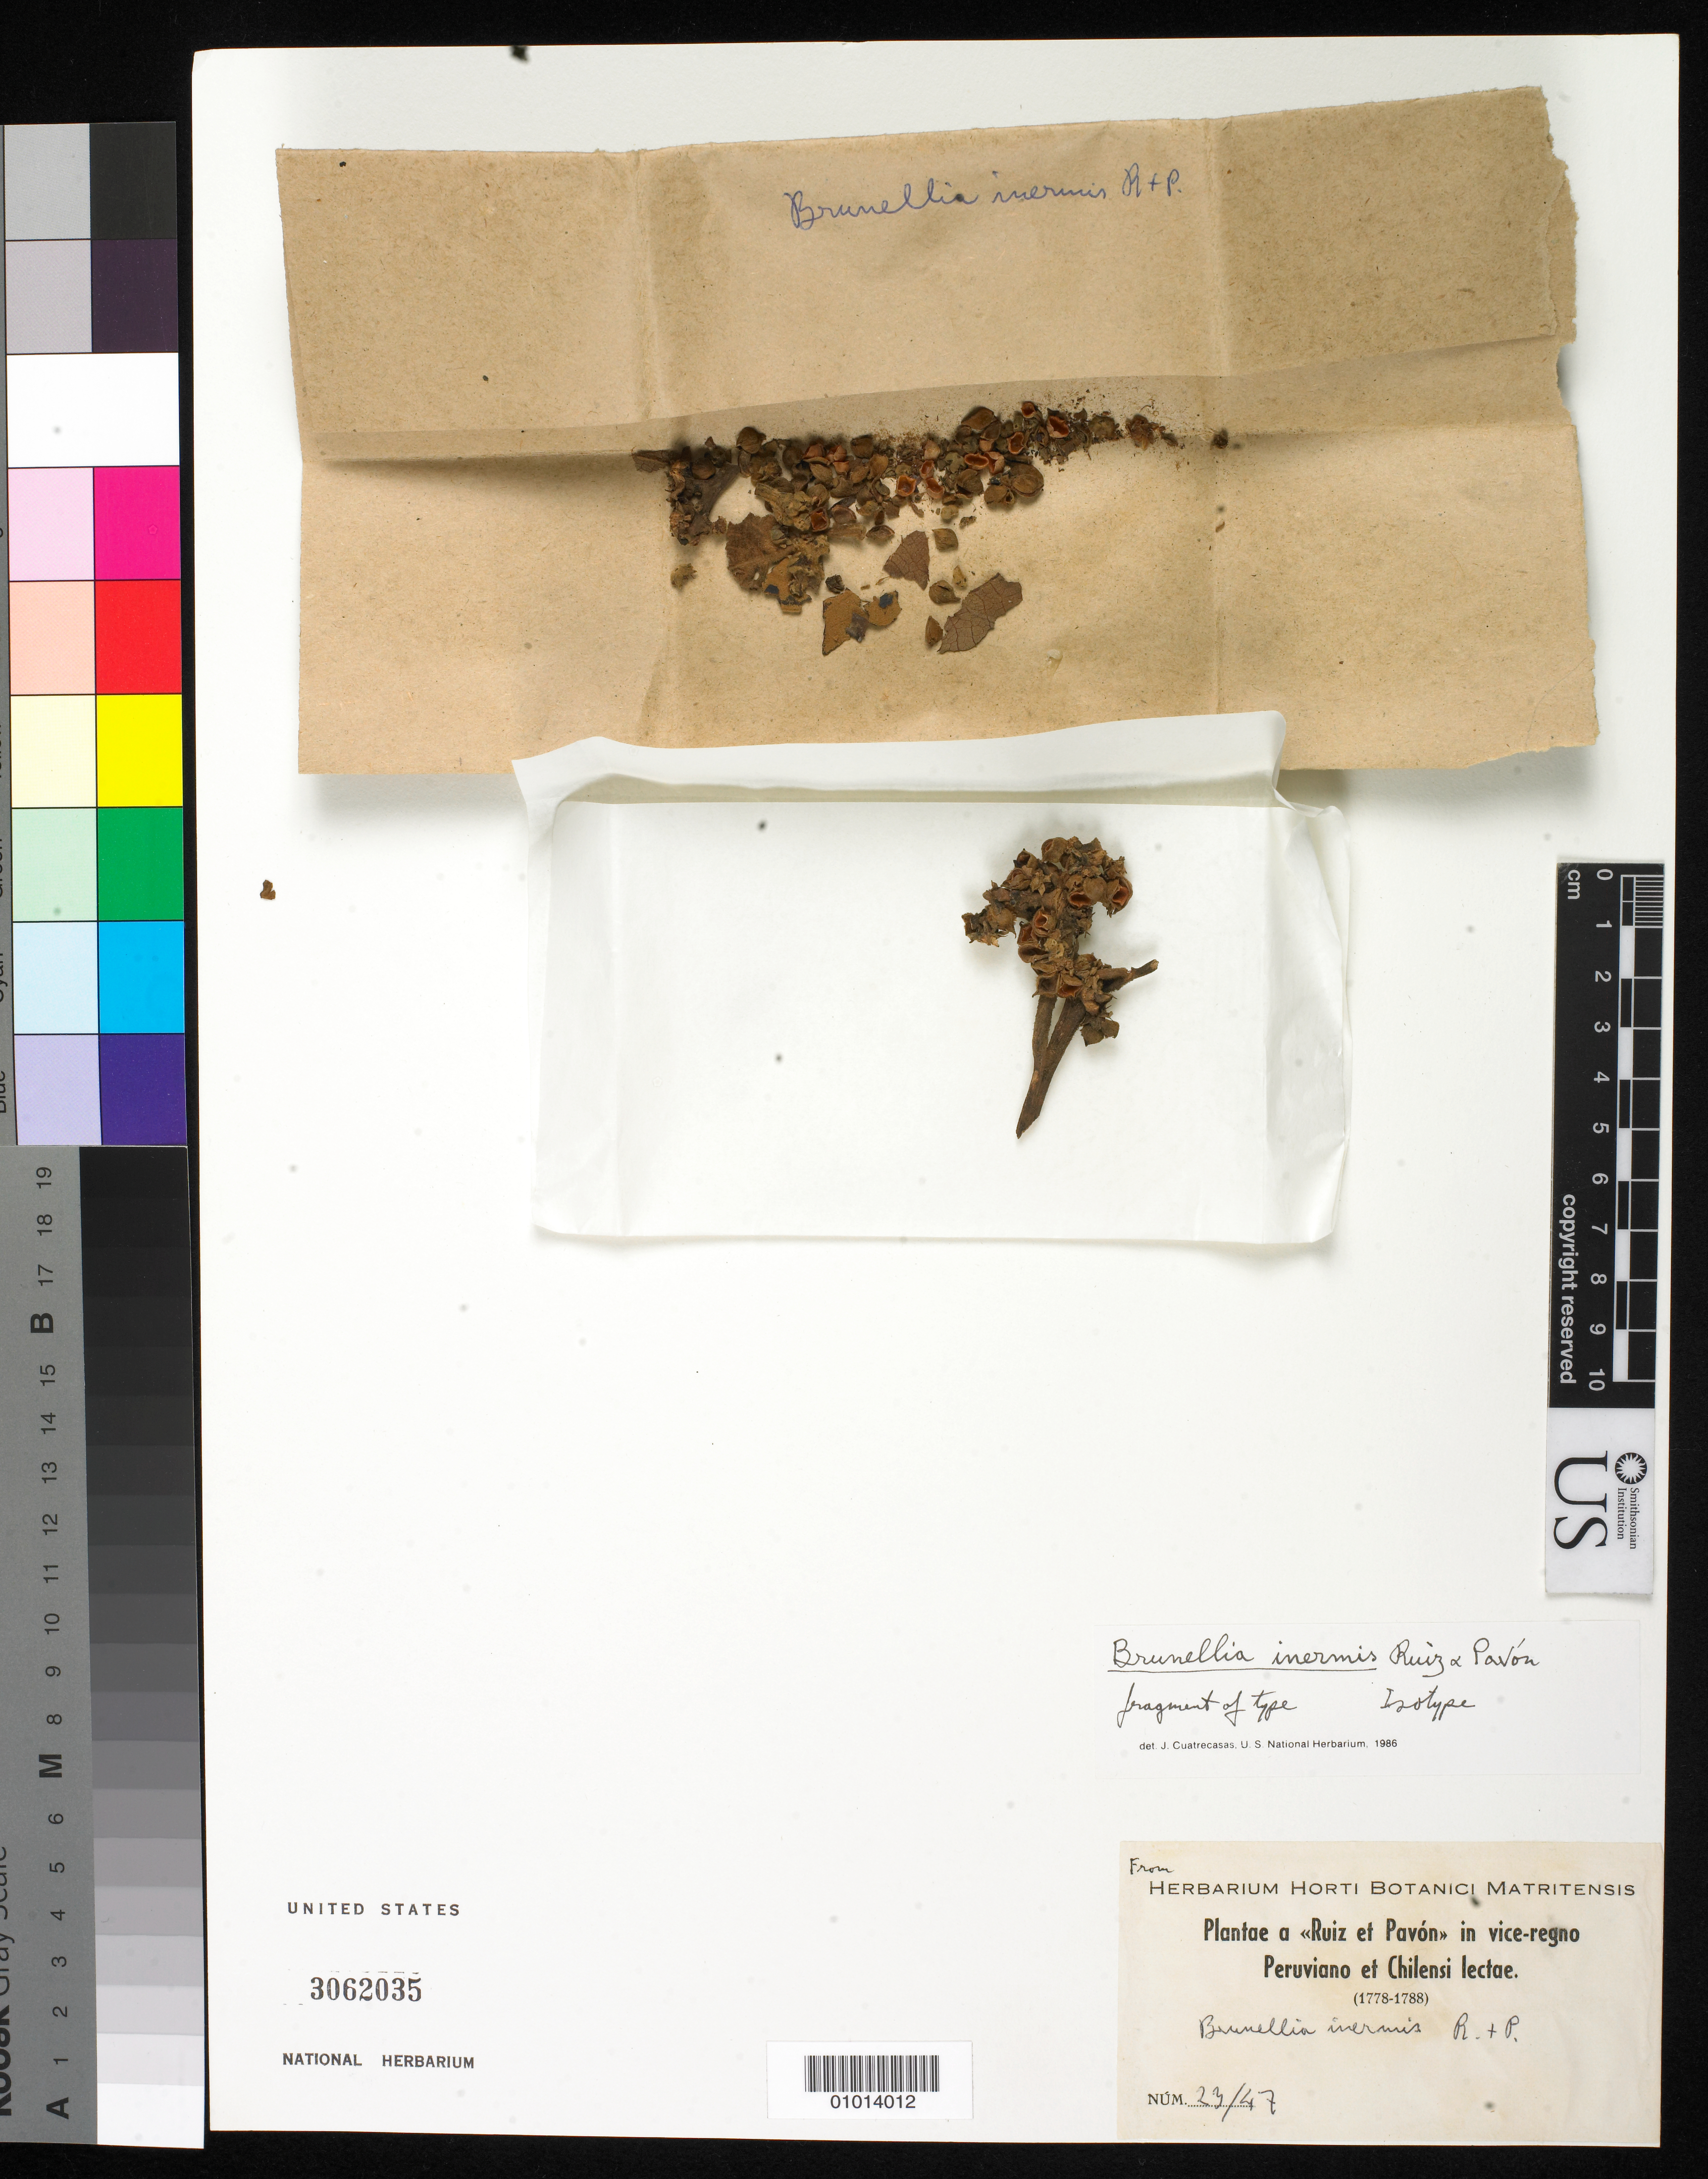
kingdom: Plantae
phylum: Tracheophyta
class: Magnoliopsida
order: Oxalidales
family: Brunelliaceae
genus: Brunellia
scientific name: Brunellia inermis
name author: Ruiz & Pav.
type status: Isotype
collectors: H. Ruiz López & J. A. Pavón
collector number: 23/47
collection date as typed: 1778 to -- --- 1788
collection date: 1778/1788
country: Peru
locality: "Peruviano et Chilensi lectae"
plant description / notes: Fragmentary material of type collection ex herb. Madrid.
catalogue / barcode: US 3062035